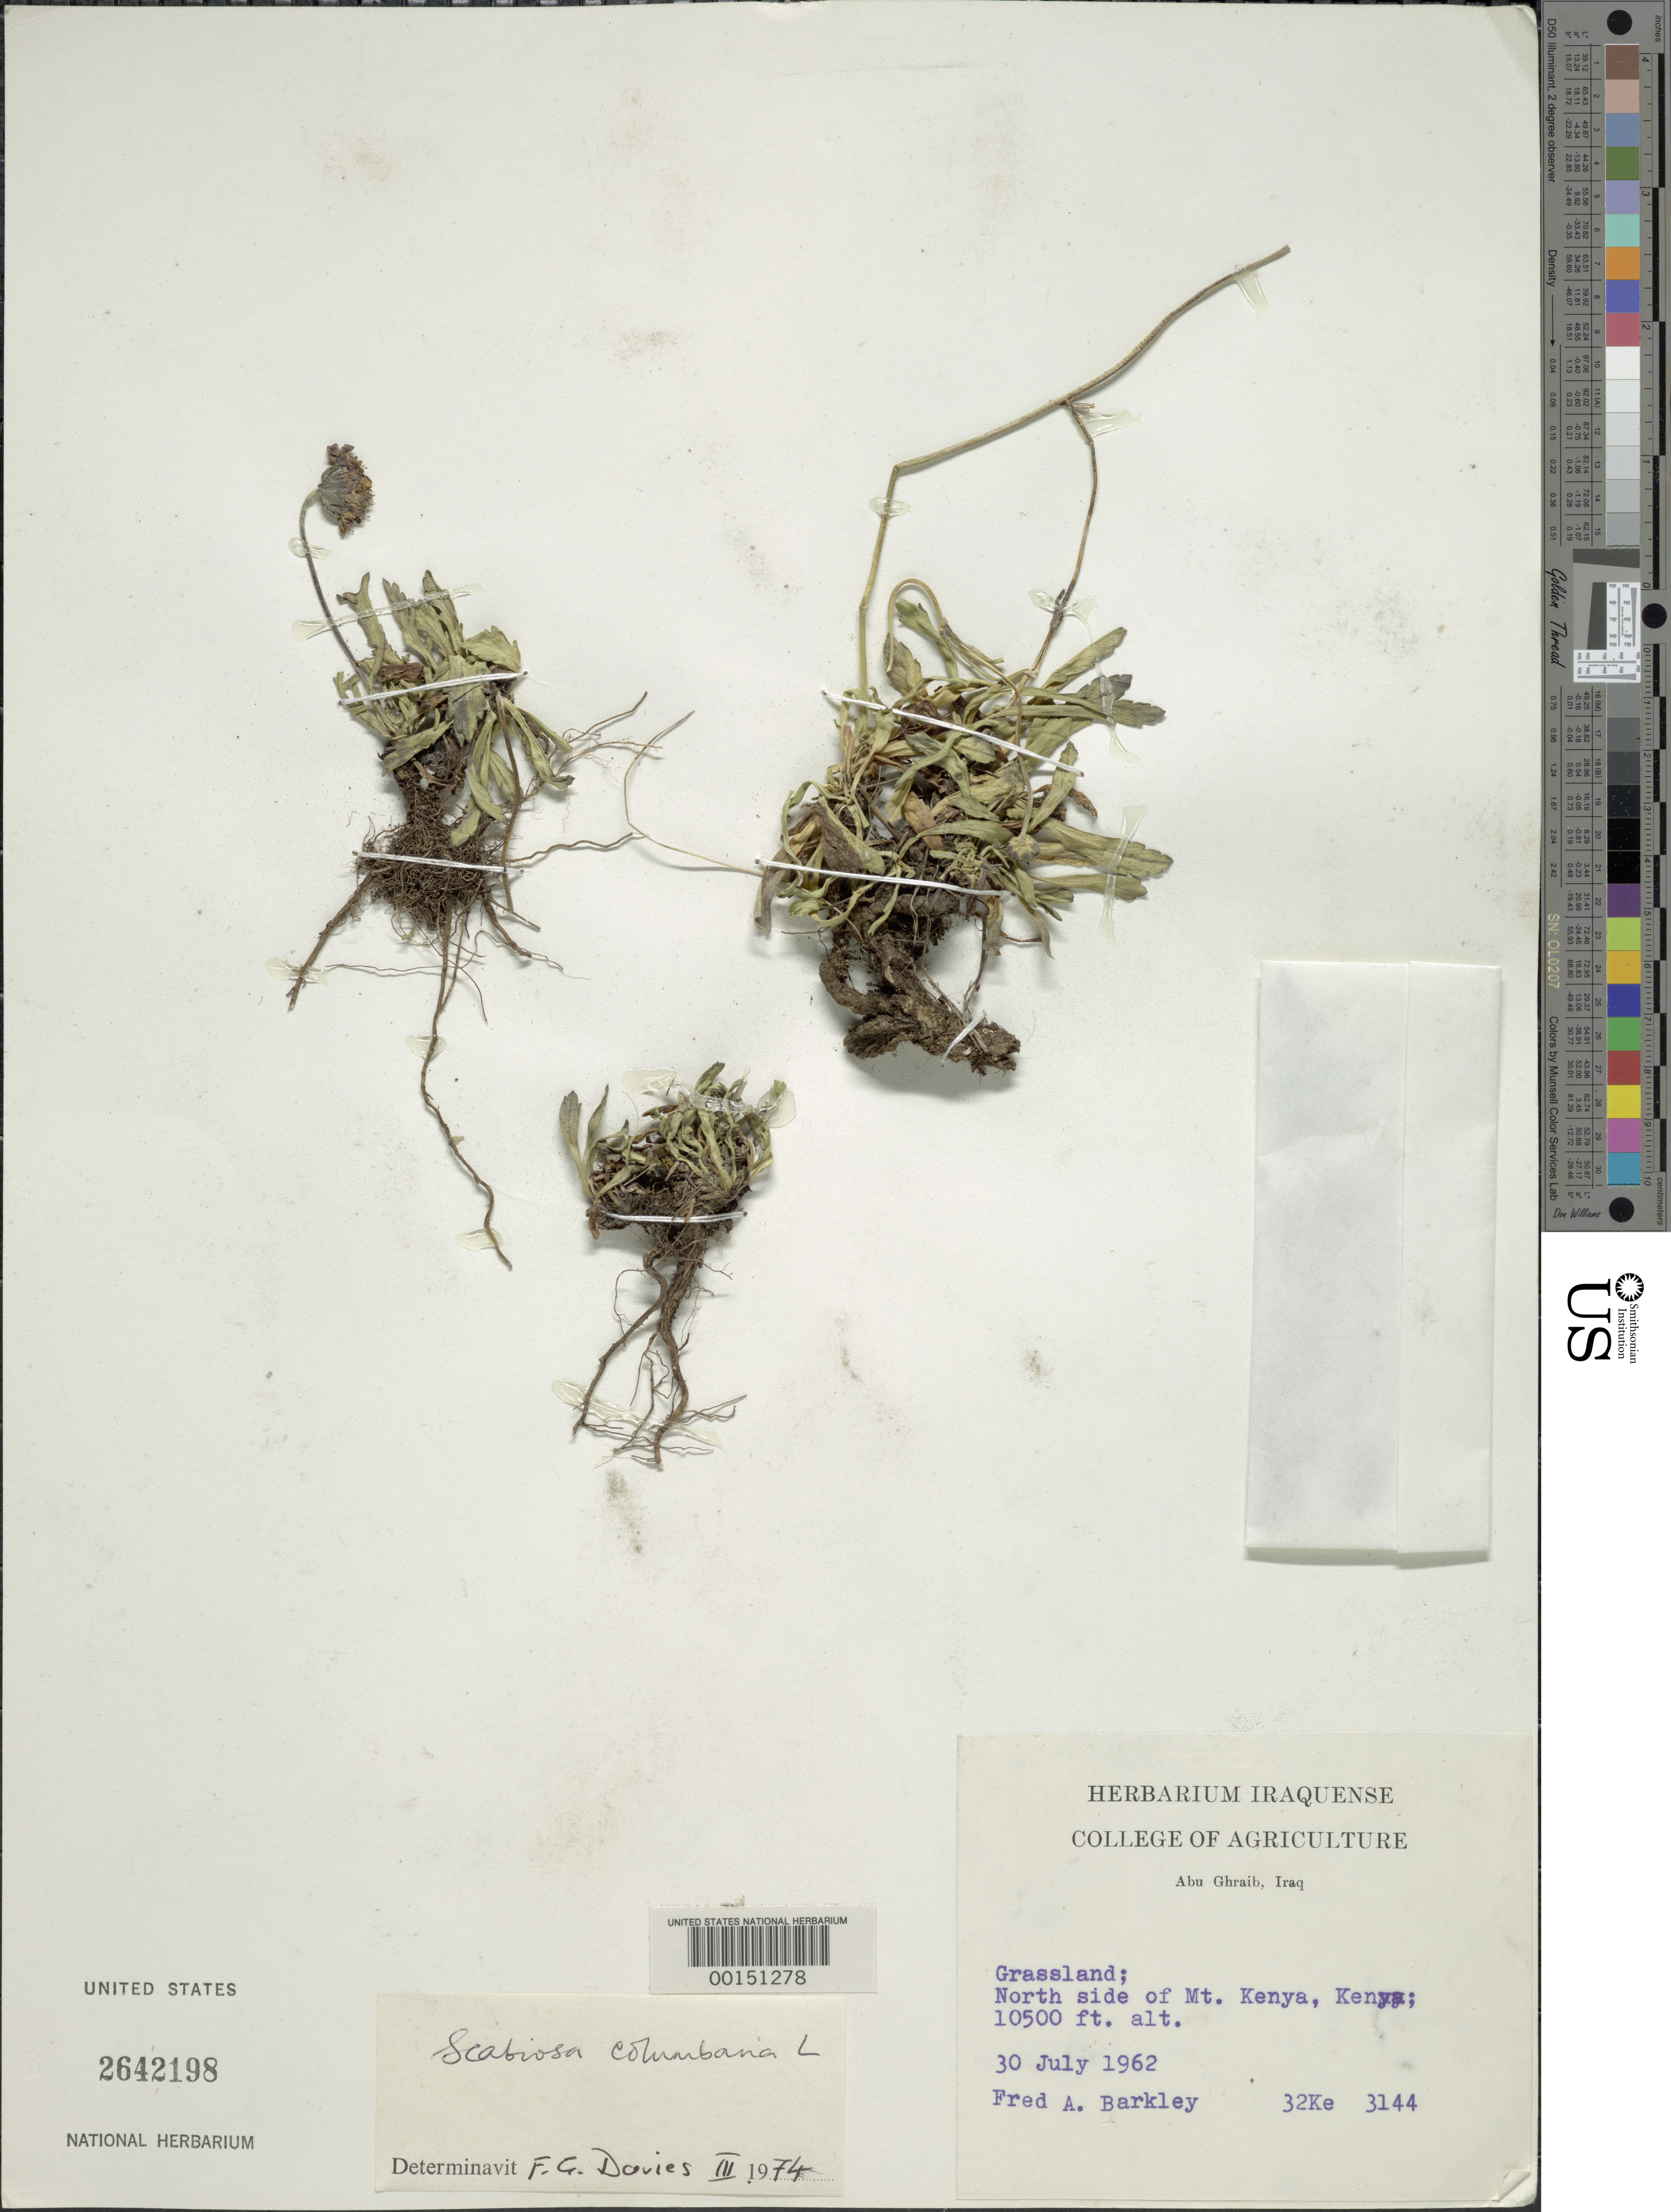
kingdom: Plantae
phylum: Tracheophyta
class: Magnoliopsida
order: Dipsacales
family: Caprifoliaceae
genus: Scabiosa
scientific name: Scabiosa columbaria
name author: L.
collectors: F. A. Barkley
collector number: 3144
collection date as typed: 30 Jul 1962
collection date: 1962-07-30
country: Kenya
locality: N side of Mt. Kenya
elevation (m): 3200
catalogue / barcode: US 2642198